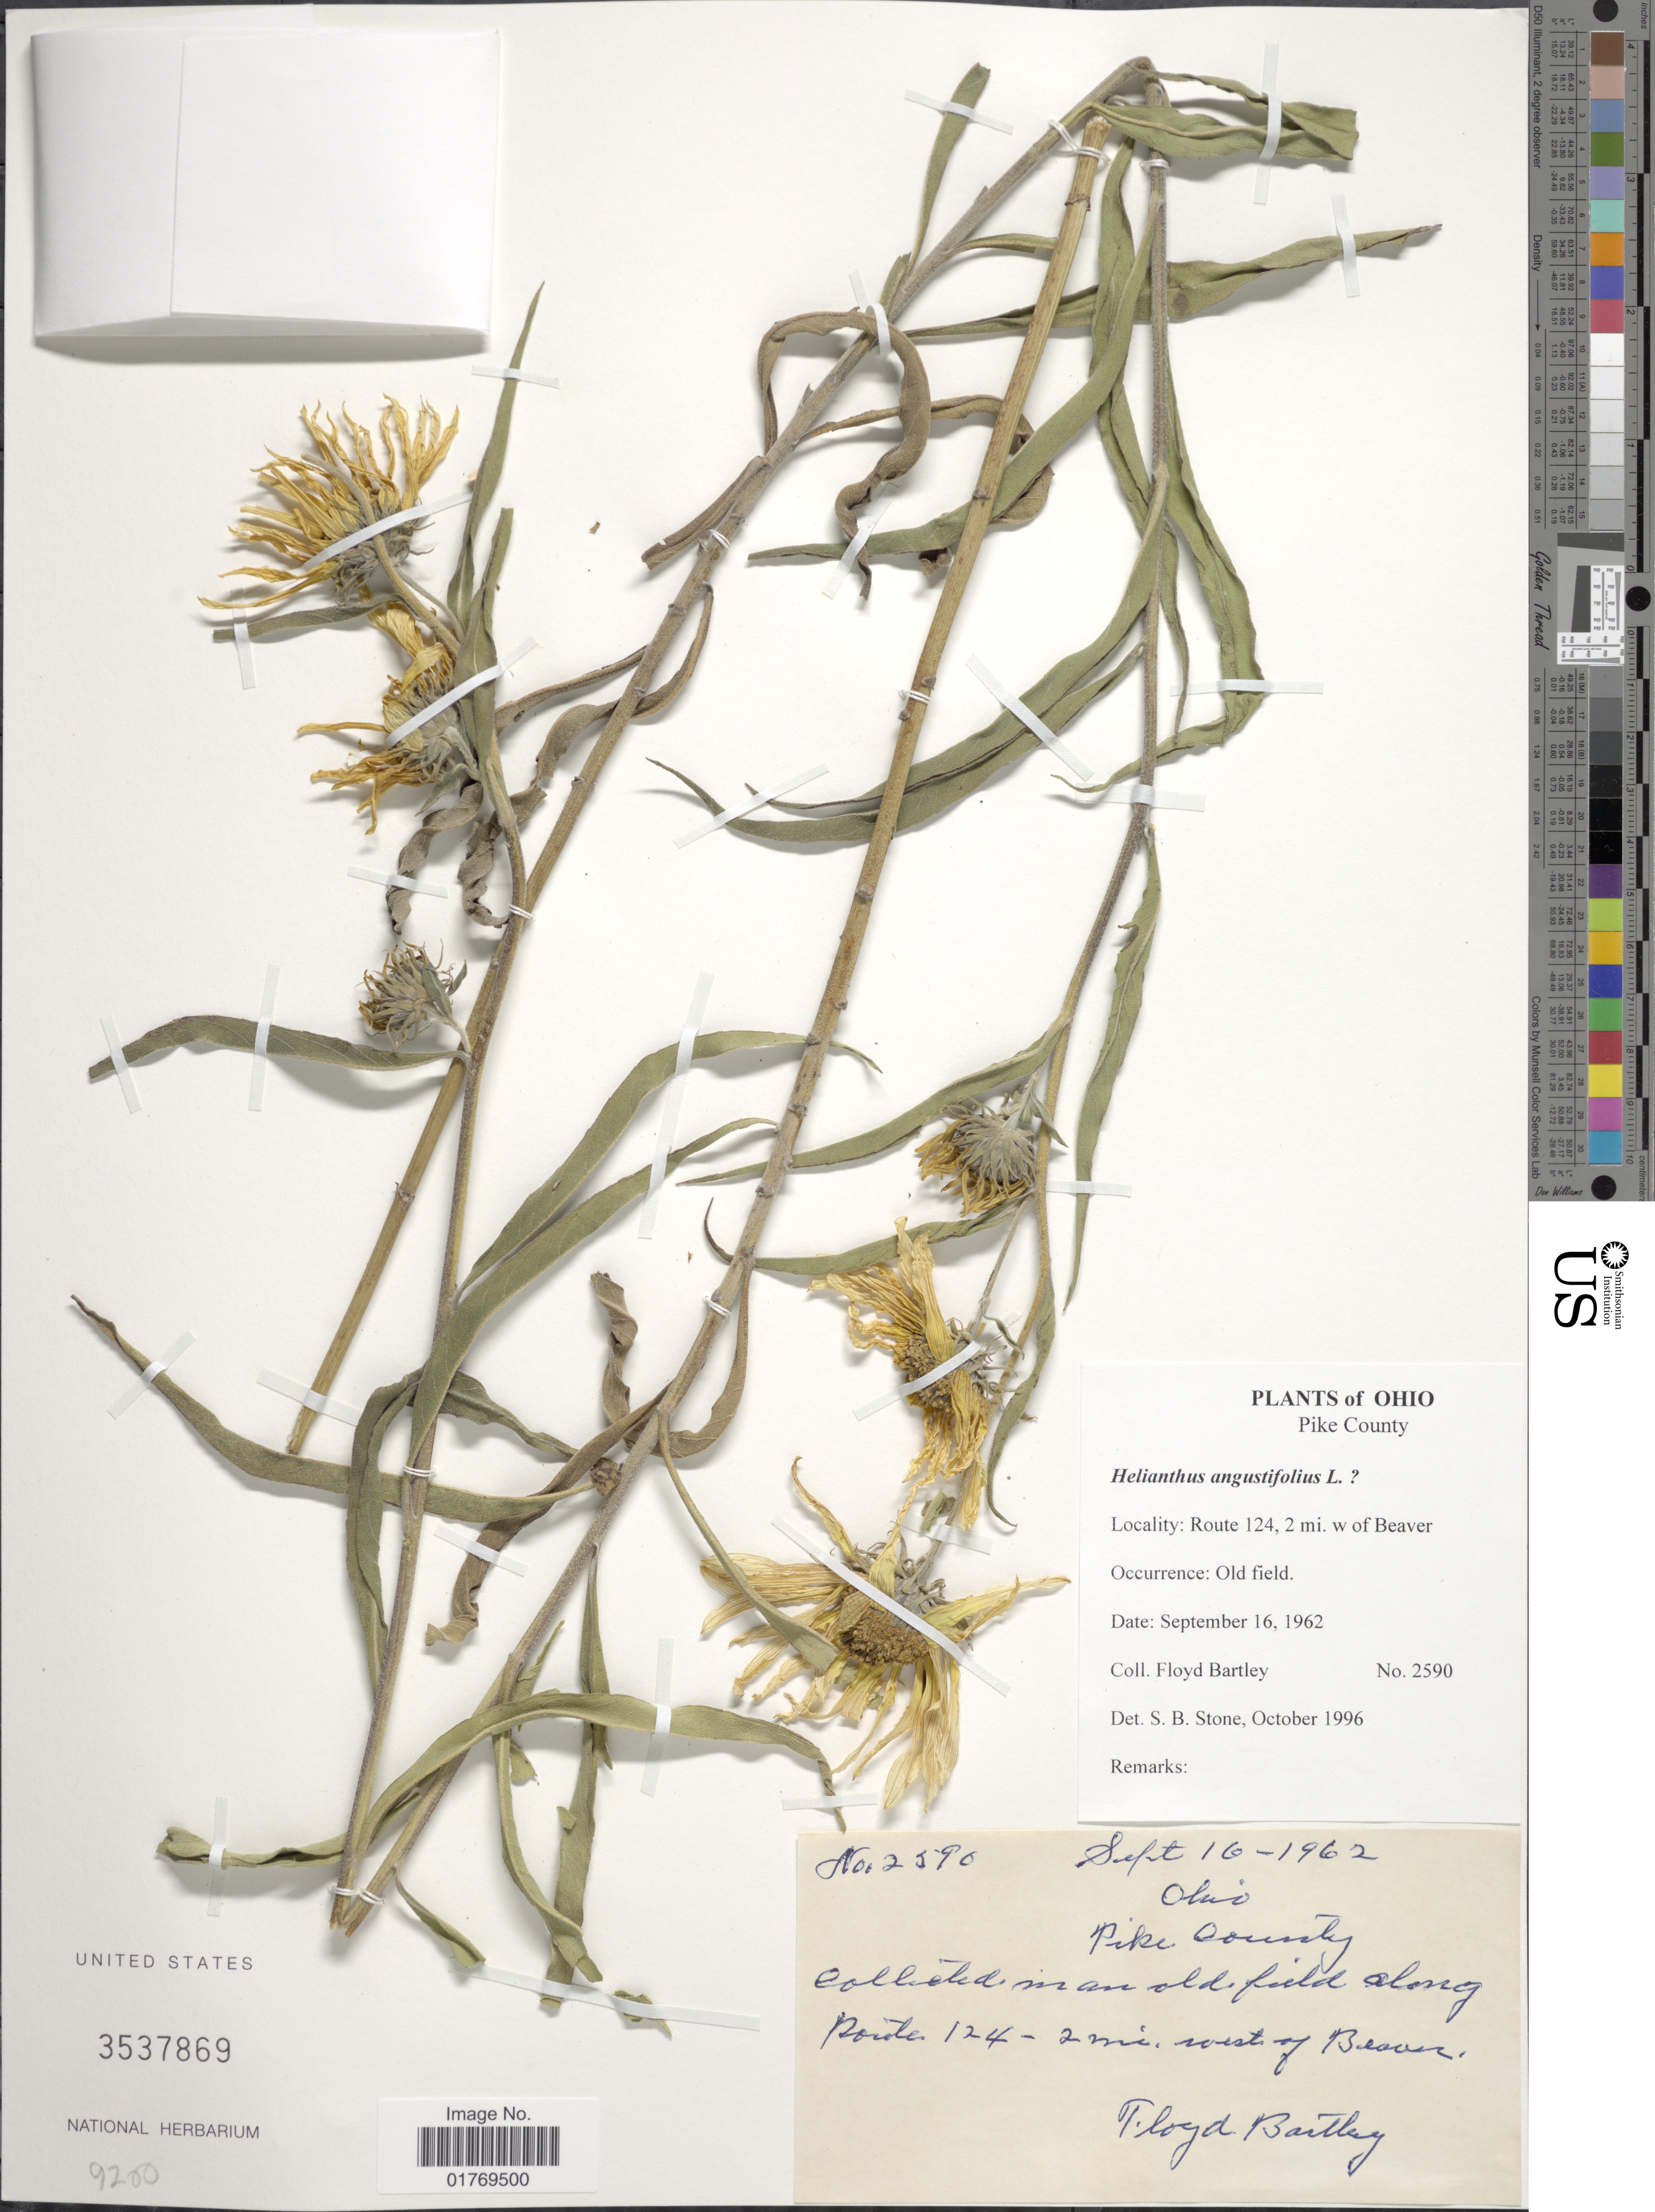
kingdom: Plantae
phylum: Tracheophyta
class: Magnoliopsida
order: Asterales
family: Asteraceae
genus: Helianthus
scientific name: Helianthus angustifolius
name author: L.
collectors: F. Bartley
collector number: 2590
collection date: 1962-09-16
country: United States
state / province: Ohio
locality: Pike County. Route 124, 2 mi. w of Beaver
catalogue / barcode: US 3537869